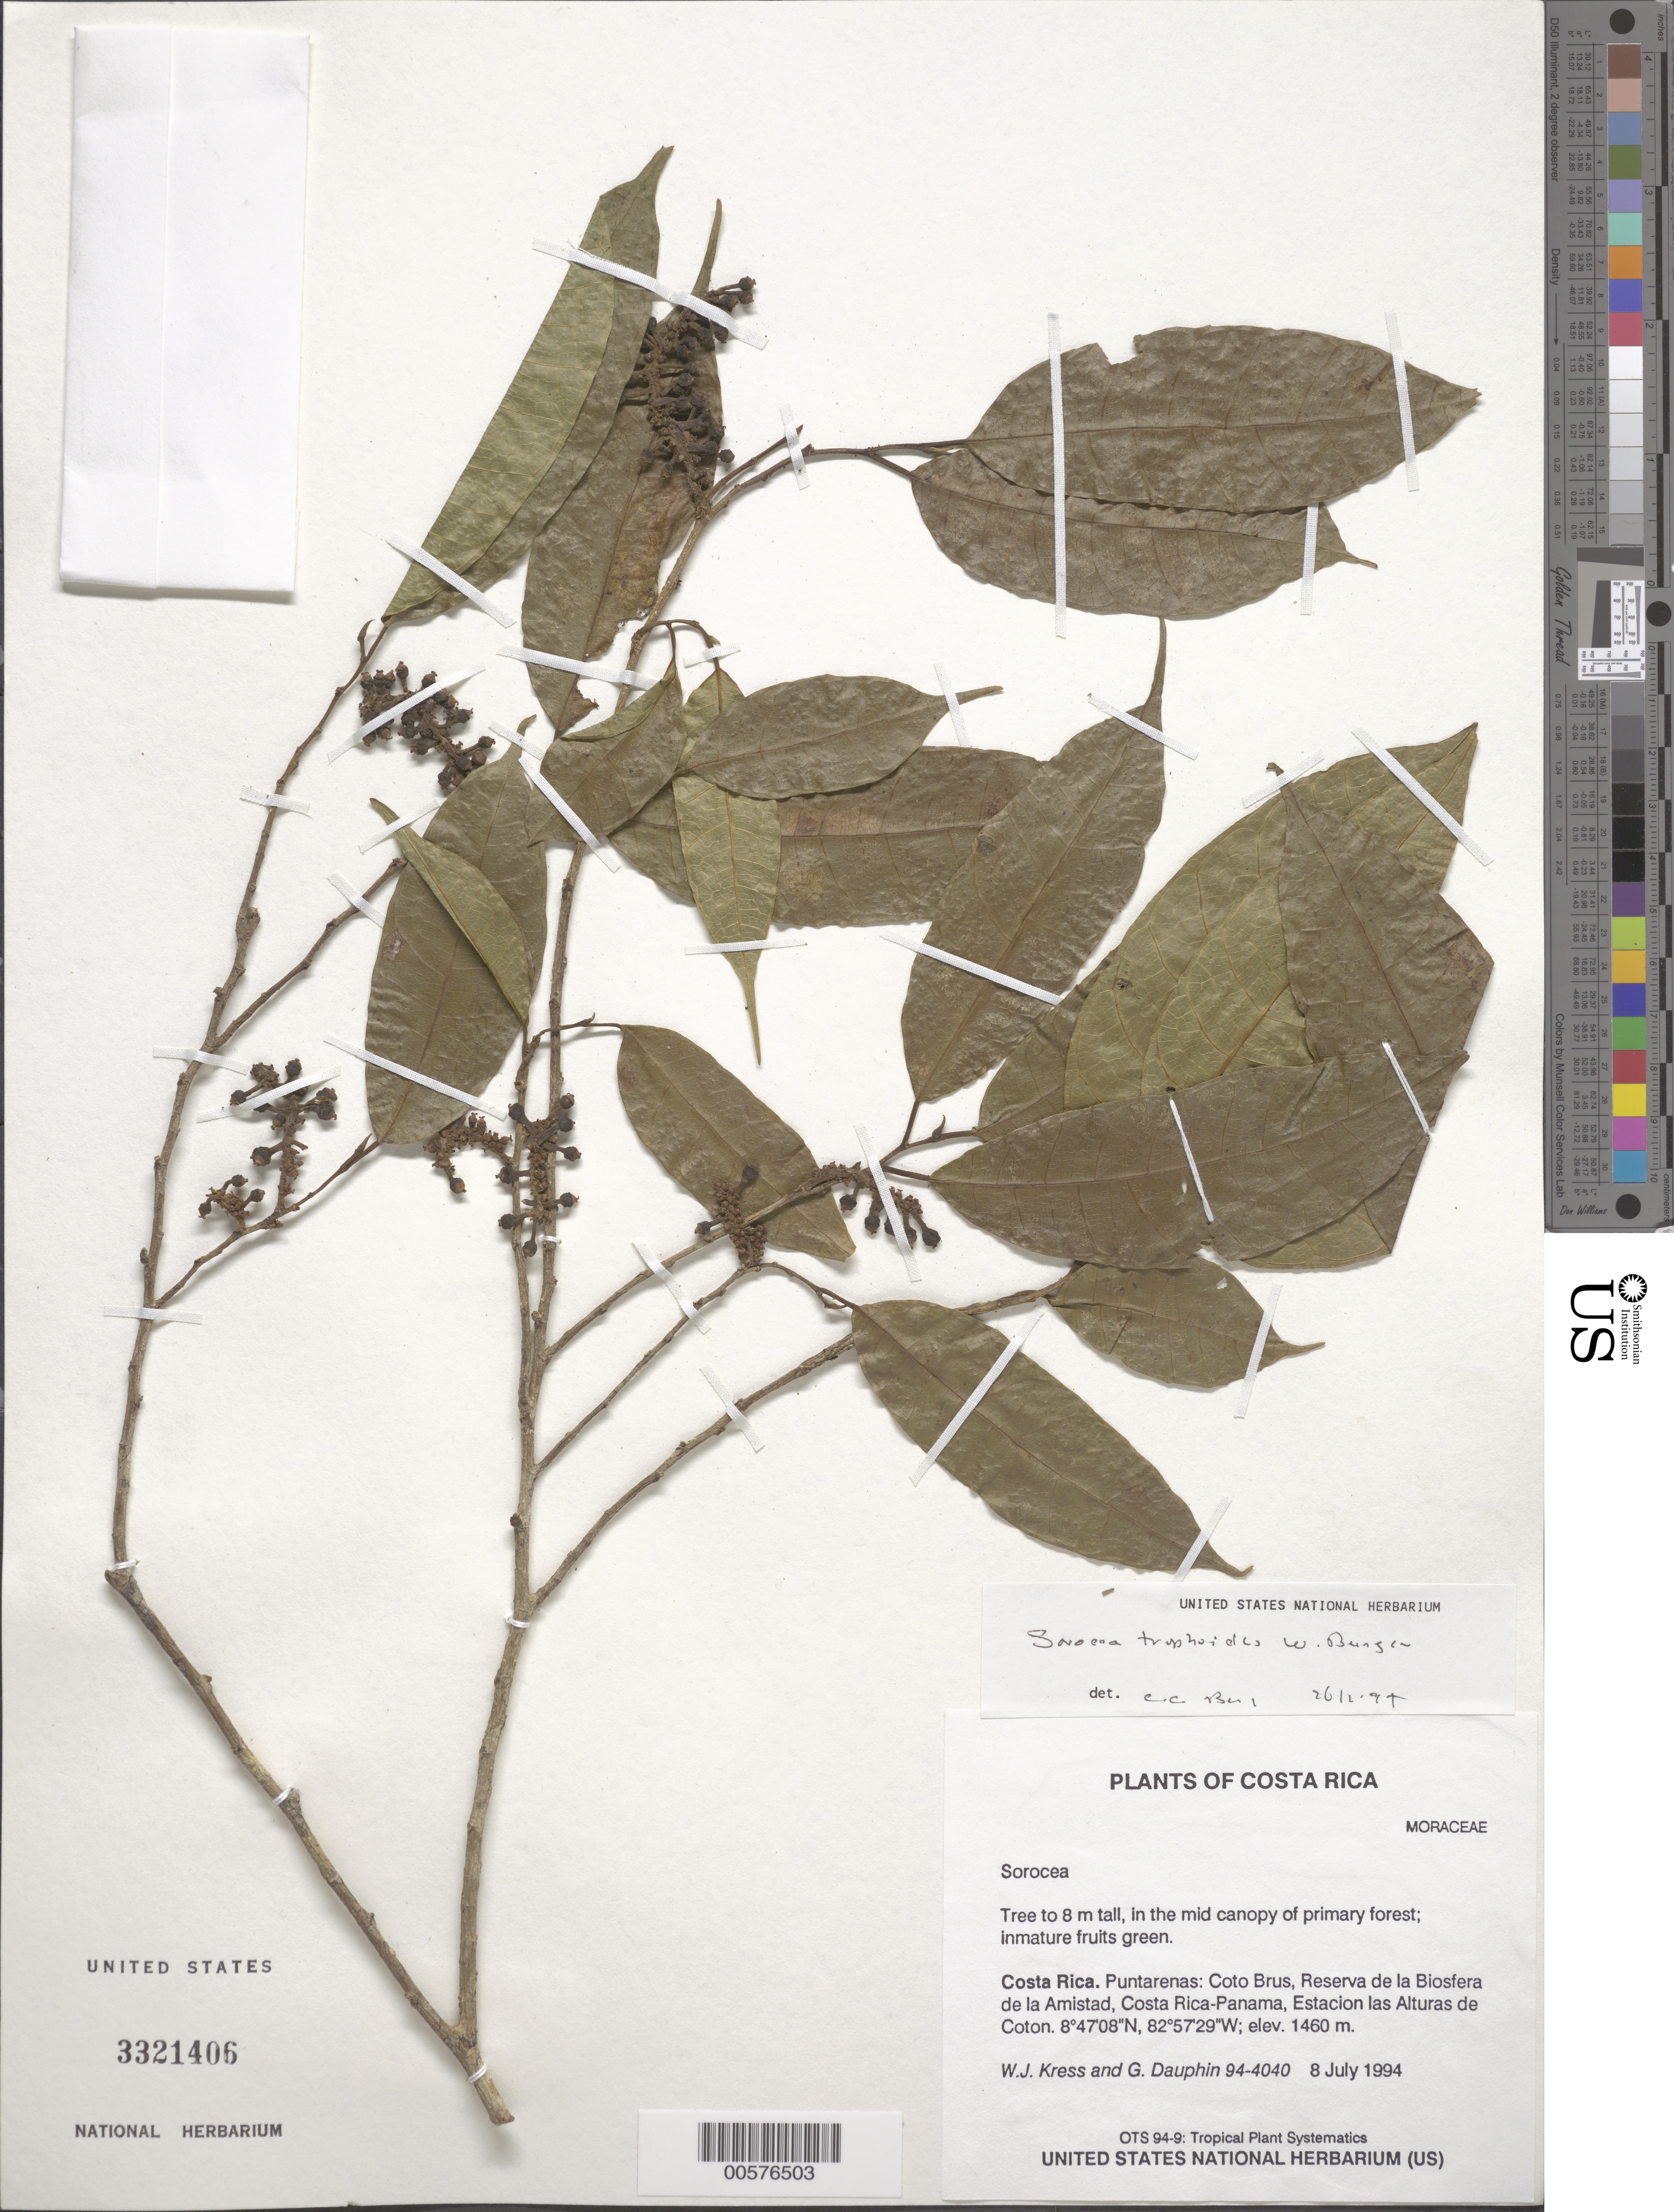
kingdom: Plantae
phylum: Tracheophyta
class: Magnoliopsida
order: Rosales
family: Moraceae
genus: Sorocea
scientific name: Sorocea trophoides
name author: W.C. Burger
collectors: W. J. Kress & G. Dauphin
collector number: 94-4040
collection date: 1994-07-08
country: Costa Rica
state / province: Puntarenas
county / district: Coto Brus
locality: Reserva de la Biosfera de la Amistad, Costa Rica-Panama, Estacion las Alturas de Coton.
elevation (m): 1460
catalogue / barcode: US 3321406